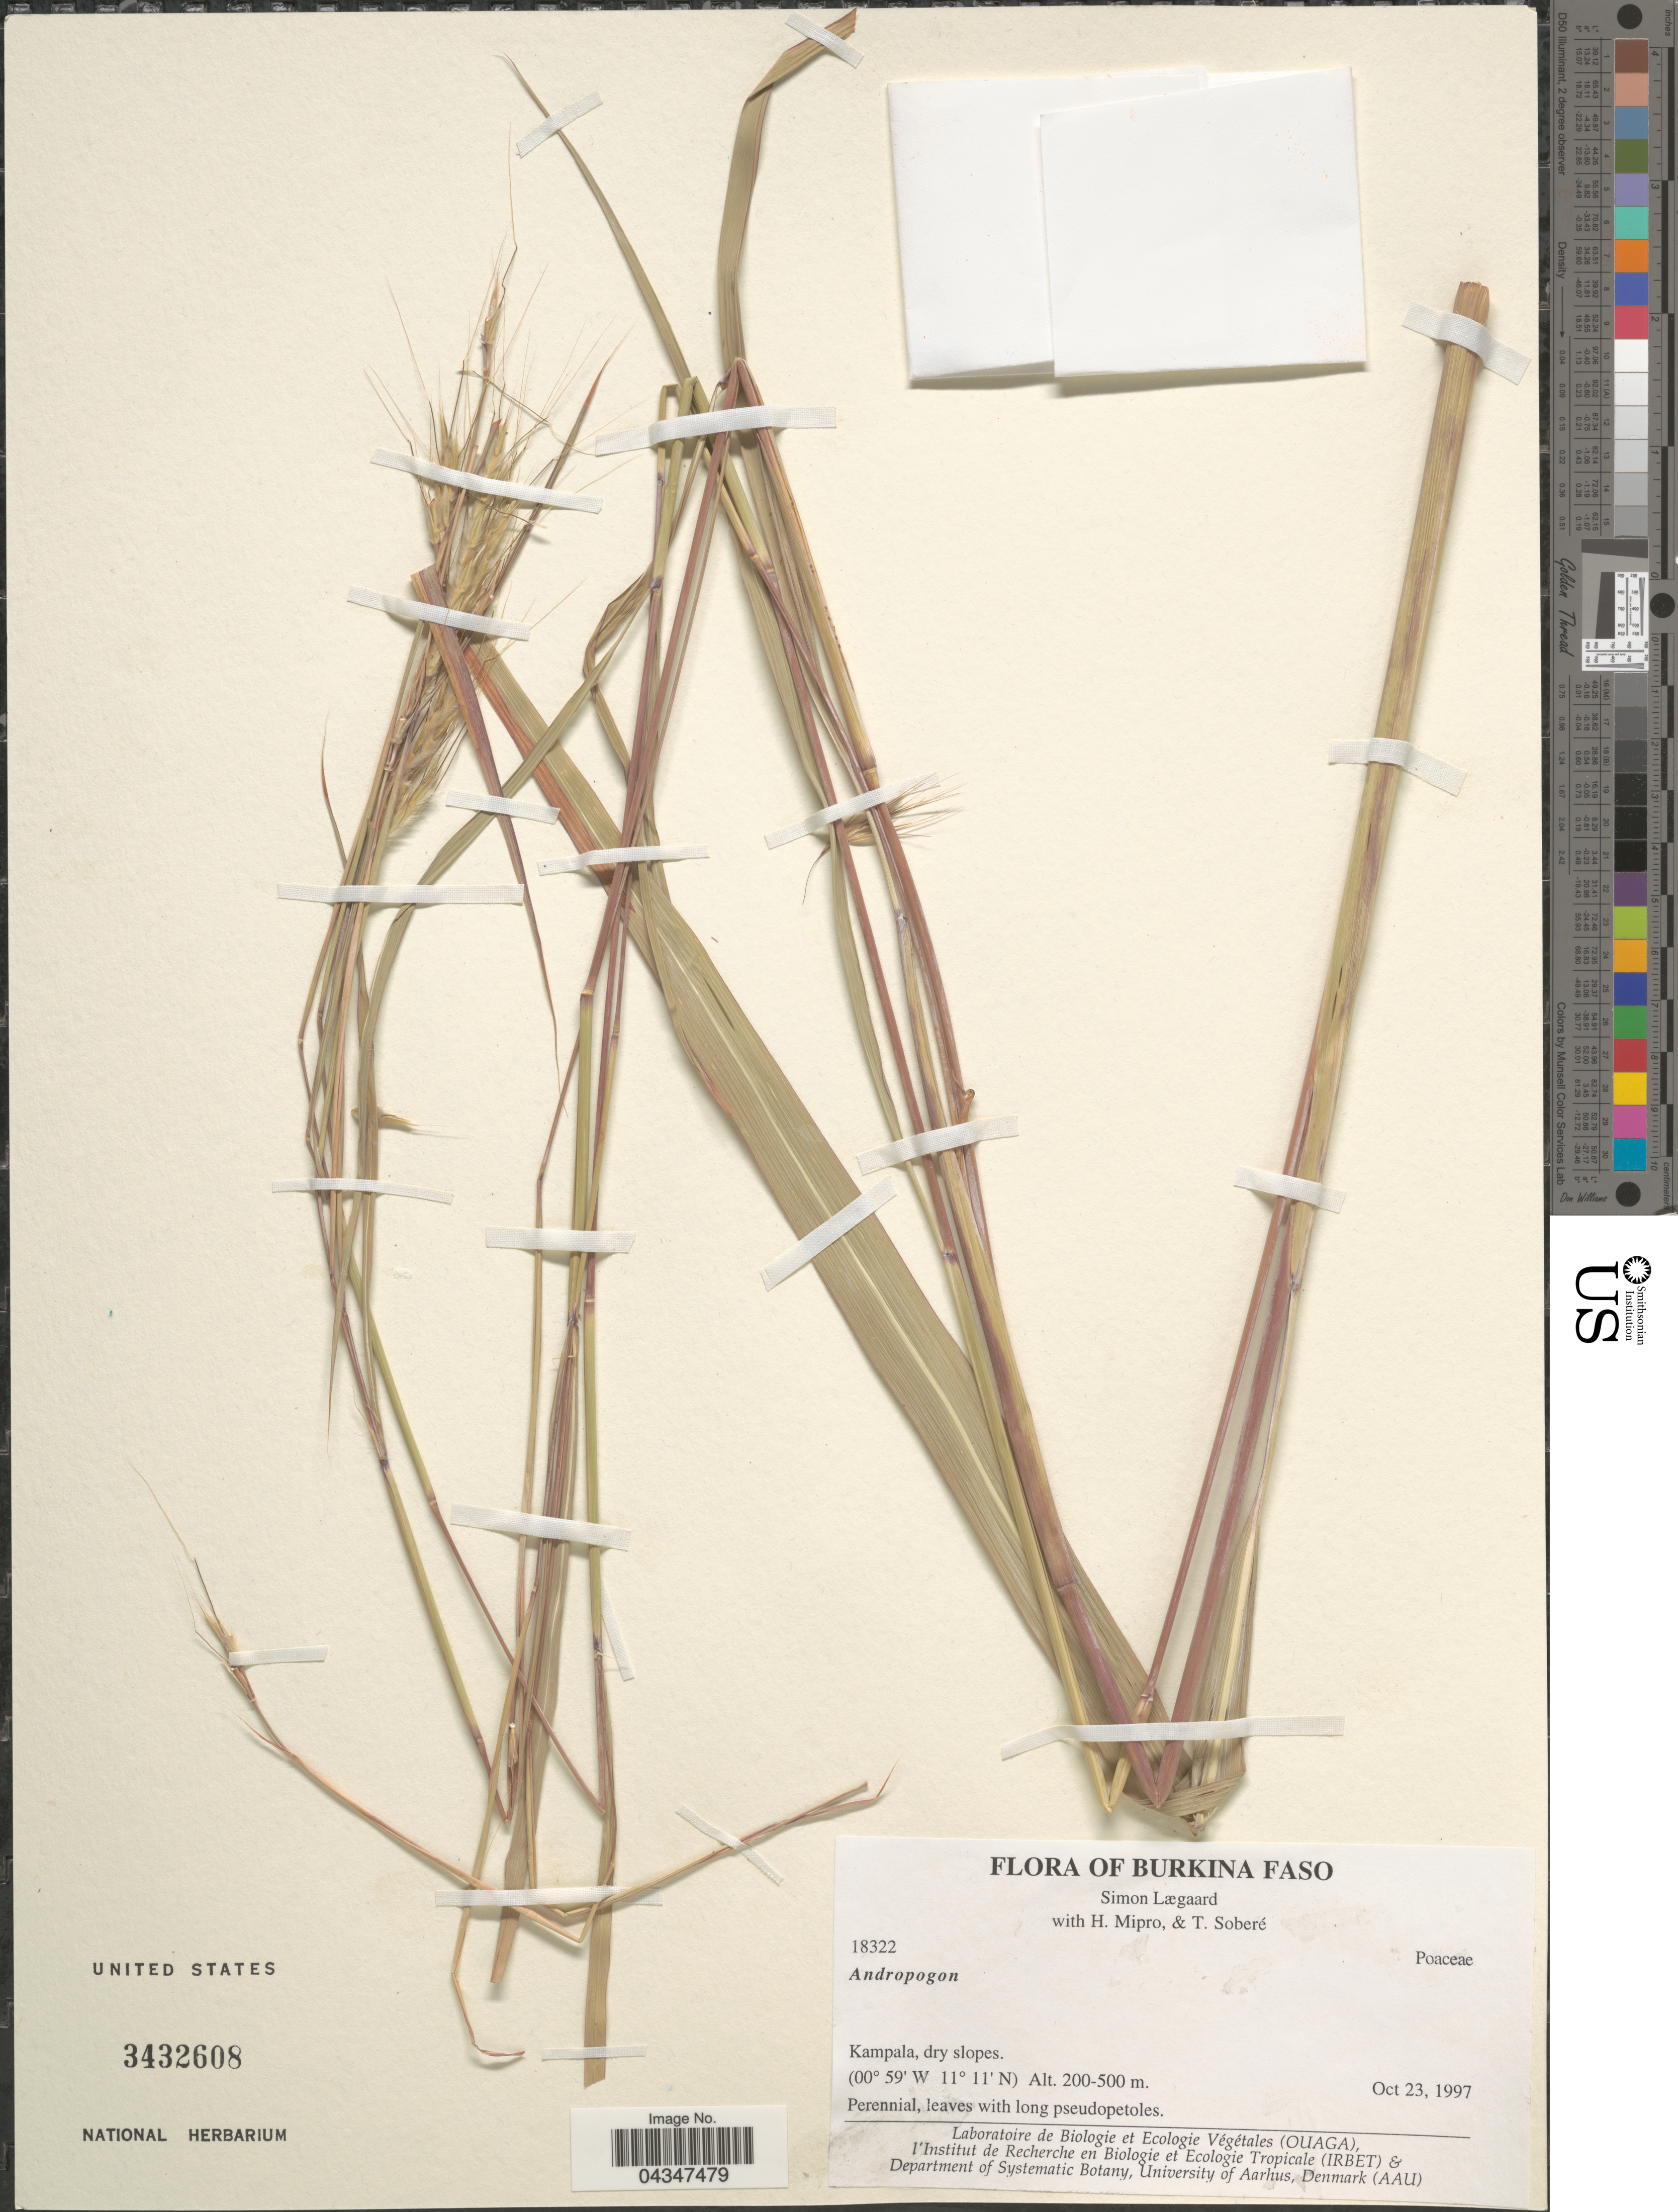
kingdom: Plantae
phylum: Tracheophyta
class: Liliopsida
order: Poales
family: Poaceae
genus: Andropogon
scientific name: Andropogon sp.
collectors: S. Lægaard, H. Mipro & T. Sobere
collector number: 18322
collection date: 1997-10-23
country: Burkina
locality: Burkina Faso. Kampala, dry slopes.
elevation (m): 200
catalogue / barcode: US 3432608